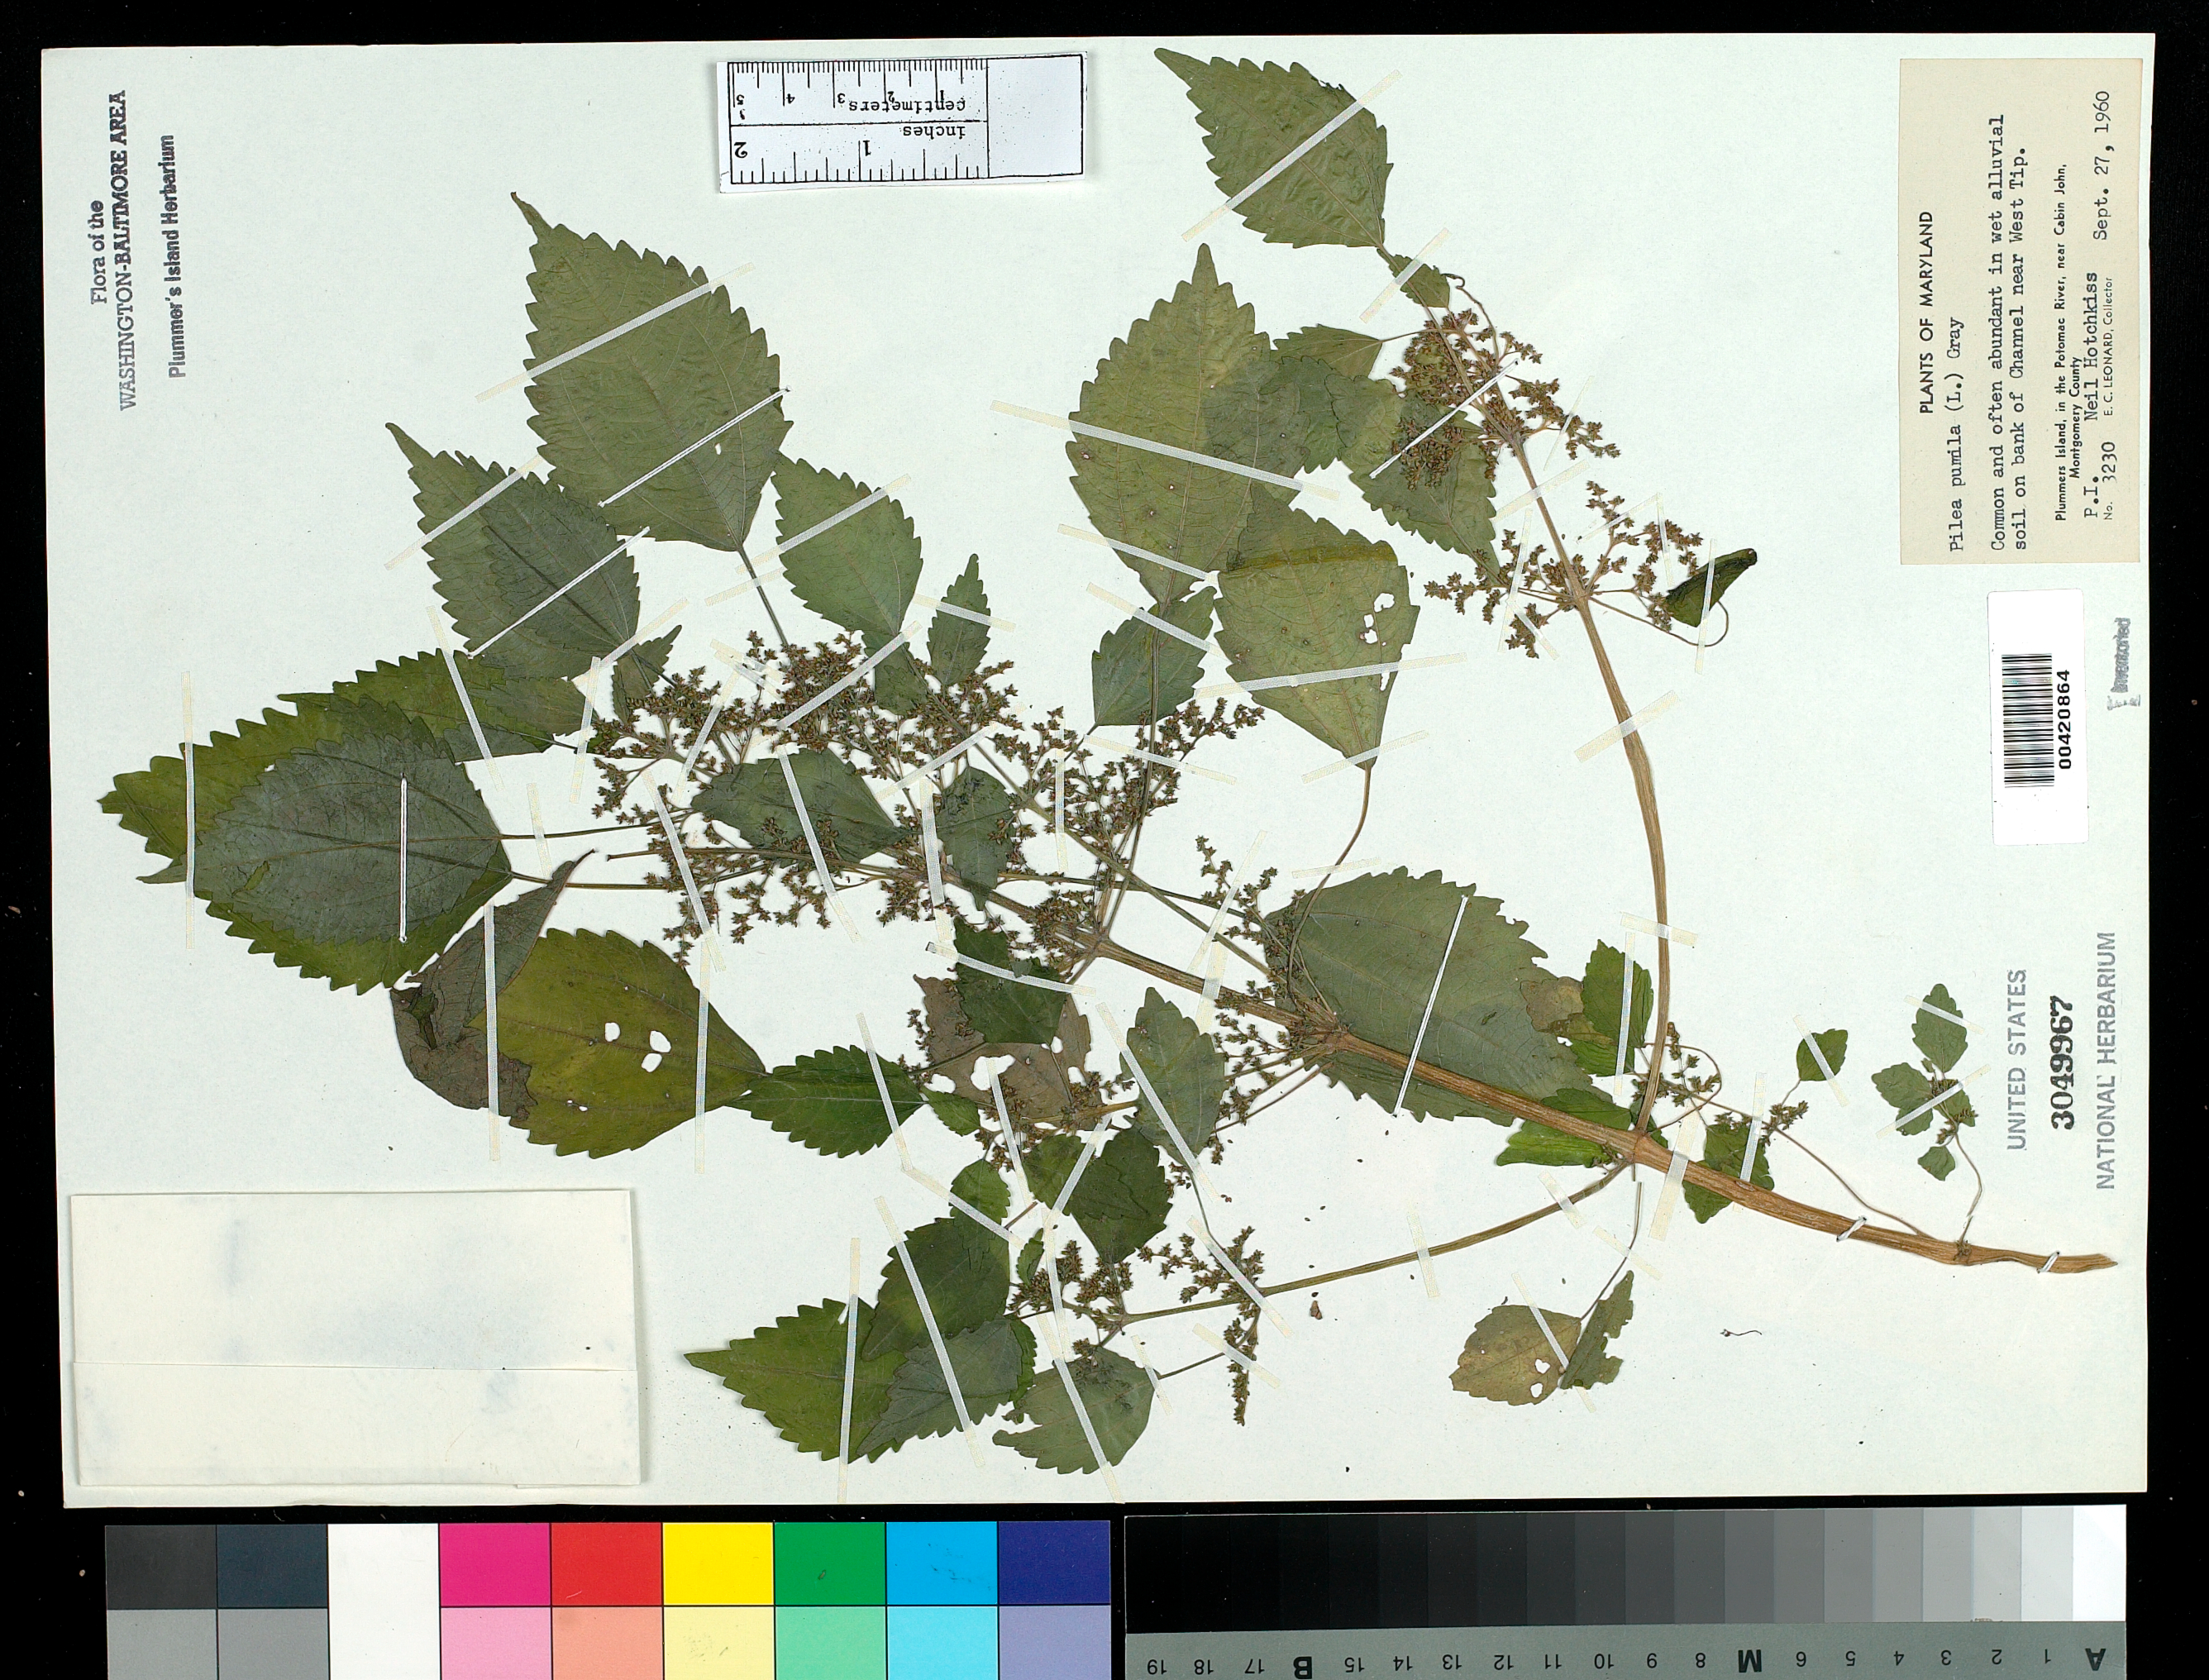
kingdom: Plantae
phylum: Tracheophyta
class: Magnoliopsida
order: Rosales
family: Urticaceae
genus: Pilea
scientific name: Pilea pumila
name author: (L.) A. Gray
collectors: E. C. Leonard & N. Hotchkiss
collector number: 3230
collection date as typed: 27 Sep 1960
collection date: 1960-09-27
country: United States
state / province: Maryland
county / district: Montgomery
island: Plummers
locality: Plummer's Island; bank of Channel near west tip C. & O. Canal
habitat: Wet alluvial soil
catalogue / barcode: US 3049967